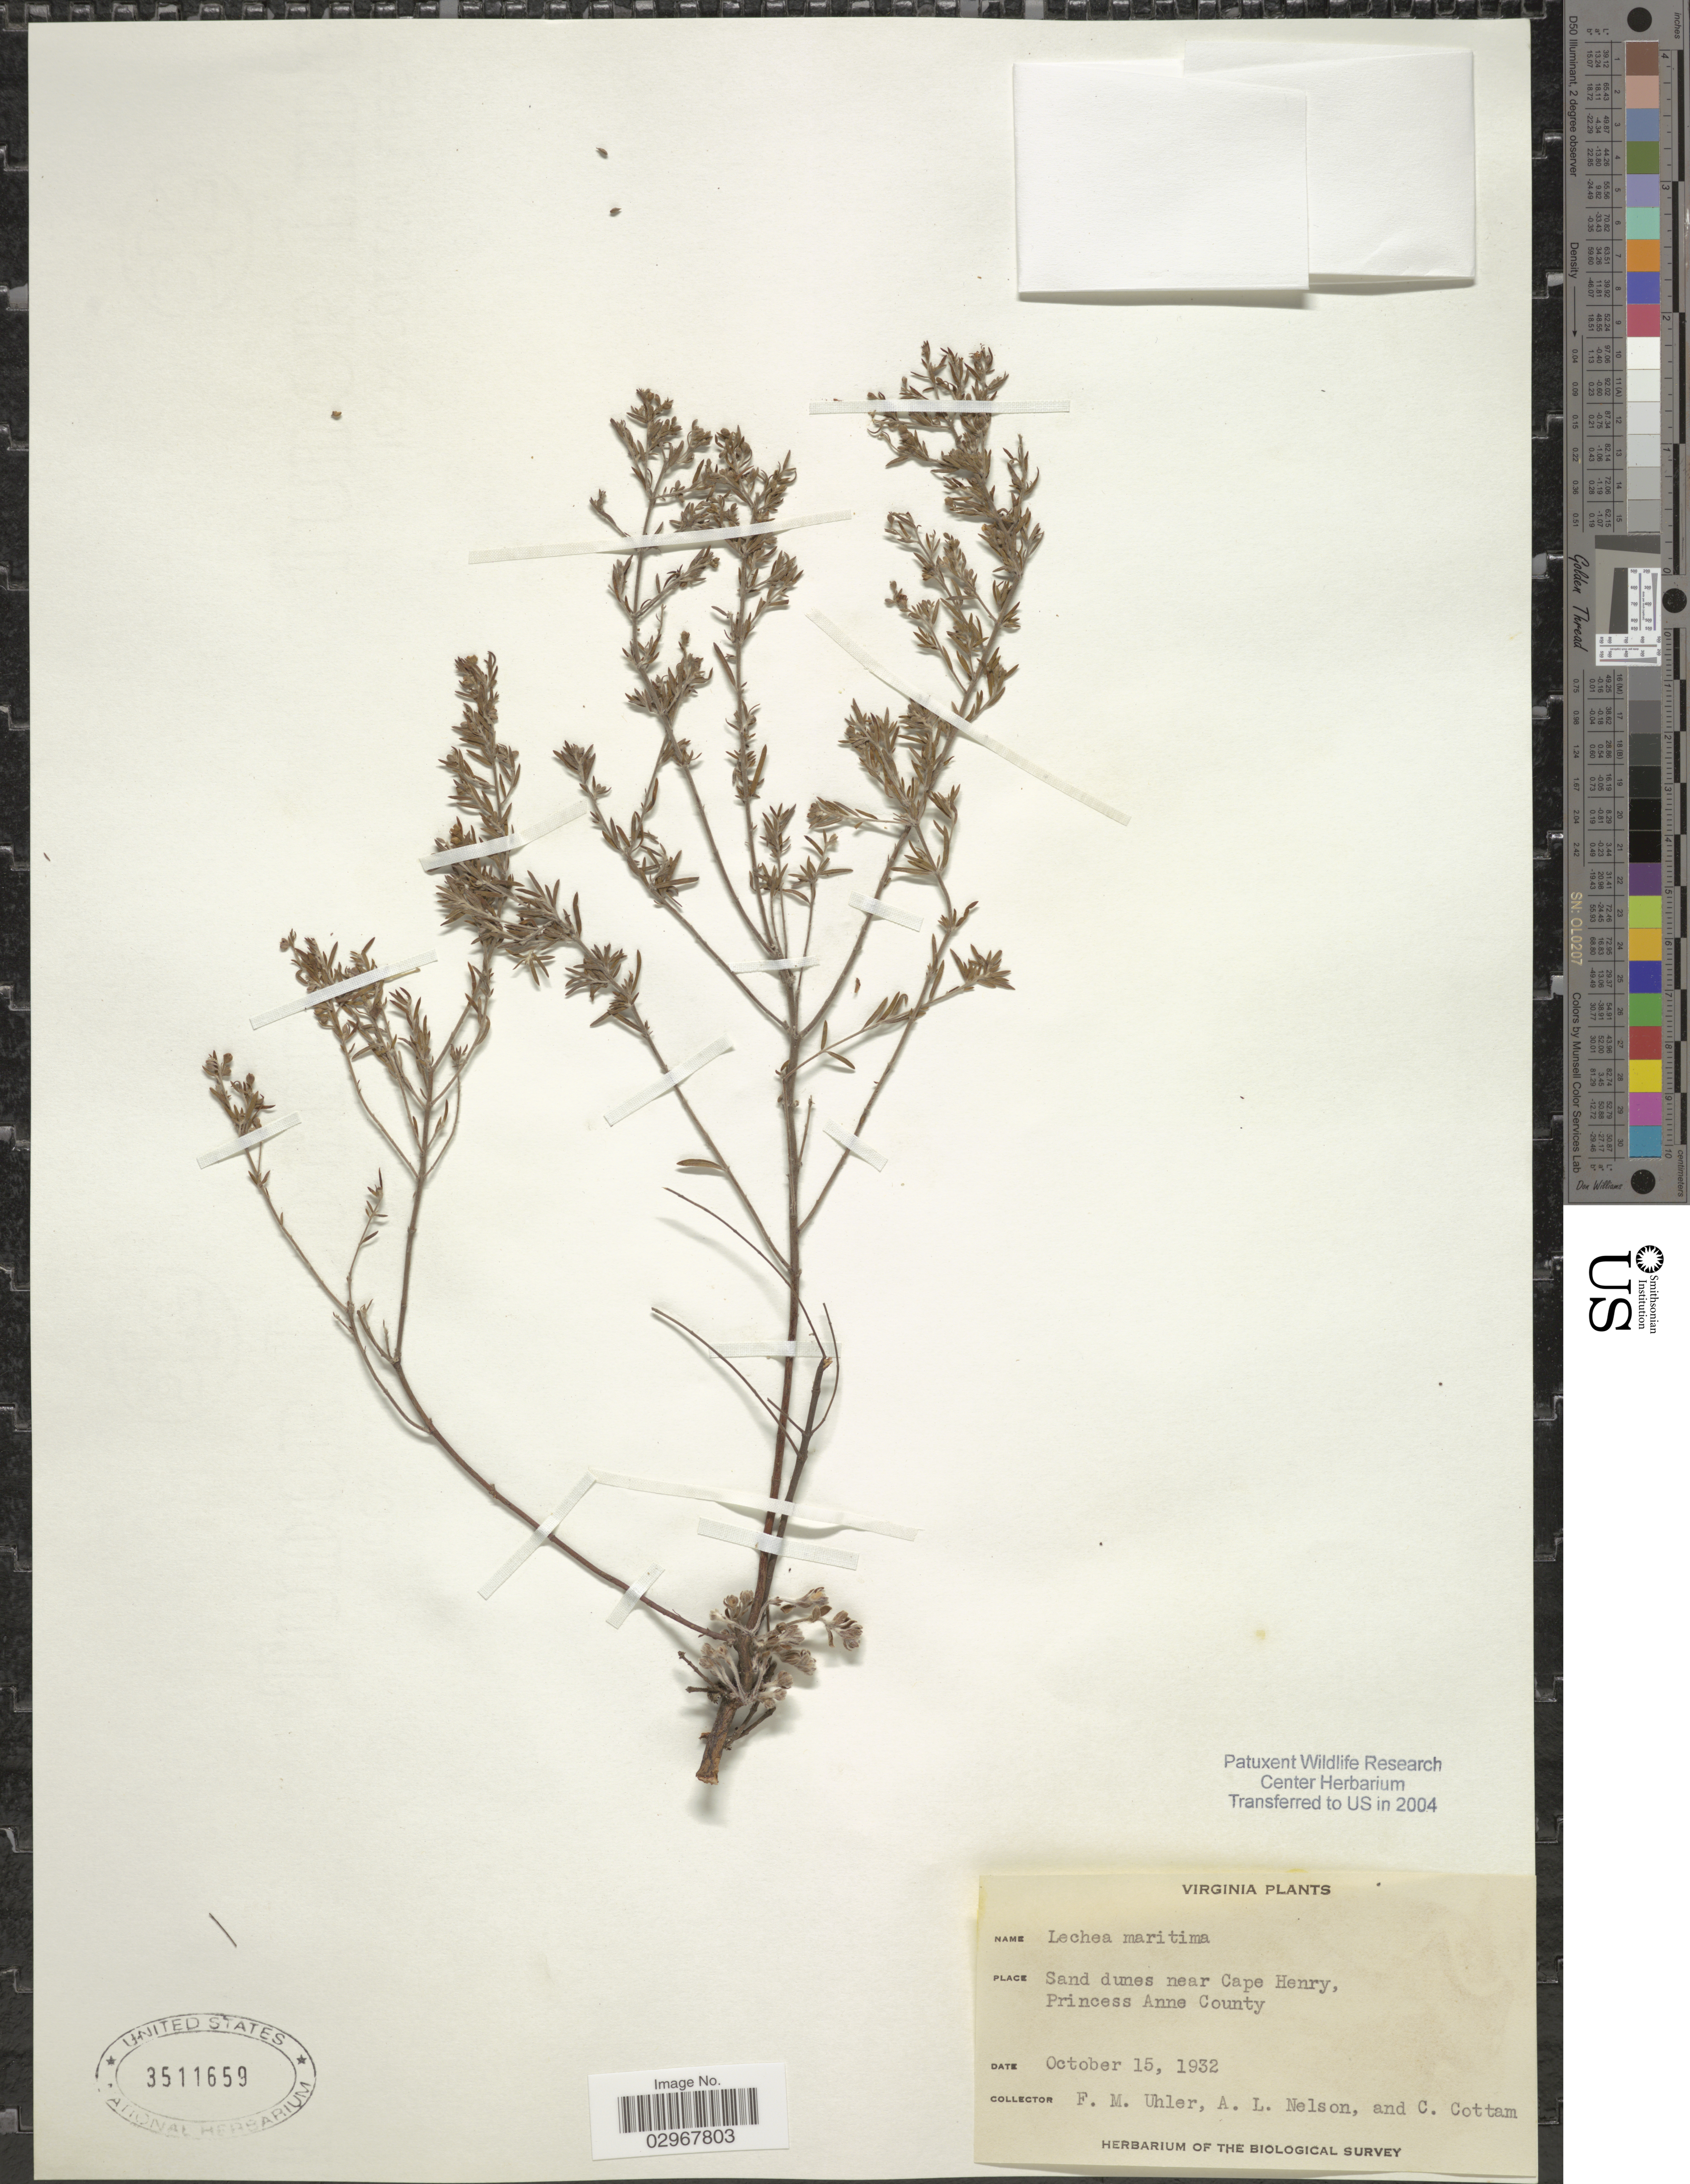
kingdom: Plantae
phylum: Tracheophyta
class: Magnoliopsida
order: Malvales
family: Cistaceae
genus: Lechea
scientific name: Lechea maritima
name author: Legg.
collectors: F. M. Uhler, A. L. Nelson & C. Cottam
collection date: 1932-10-15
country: United States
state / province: Virginia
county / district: City of Virginia Beach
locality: Sand dunes near Cape Henry, Princess Anne County.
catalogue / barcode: US 3511659